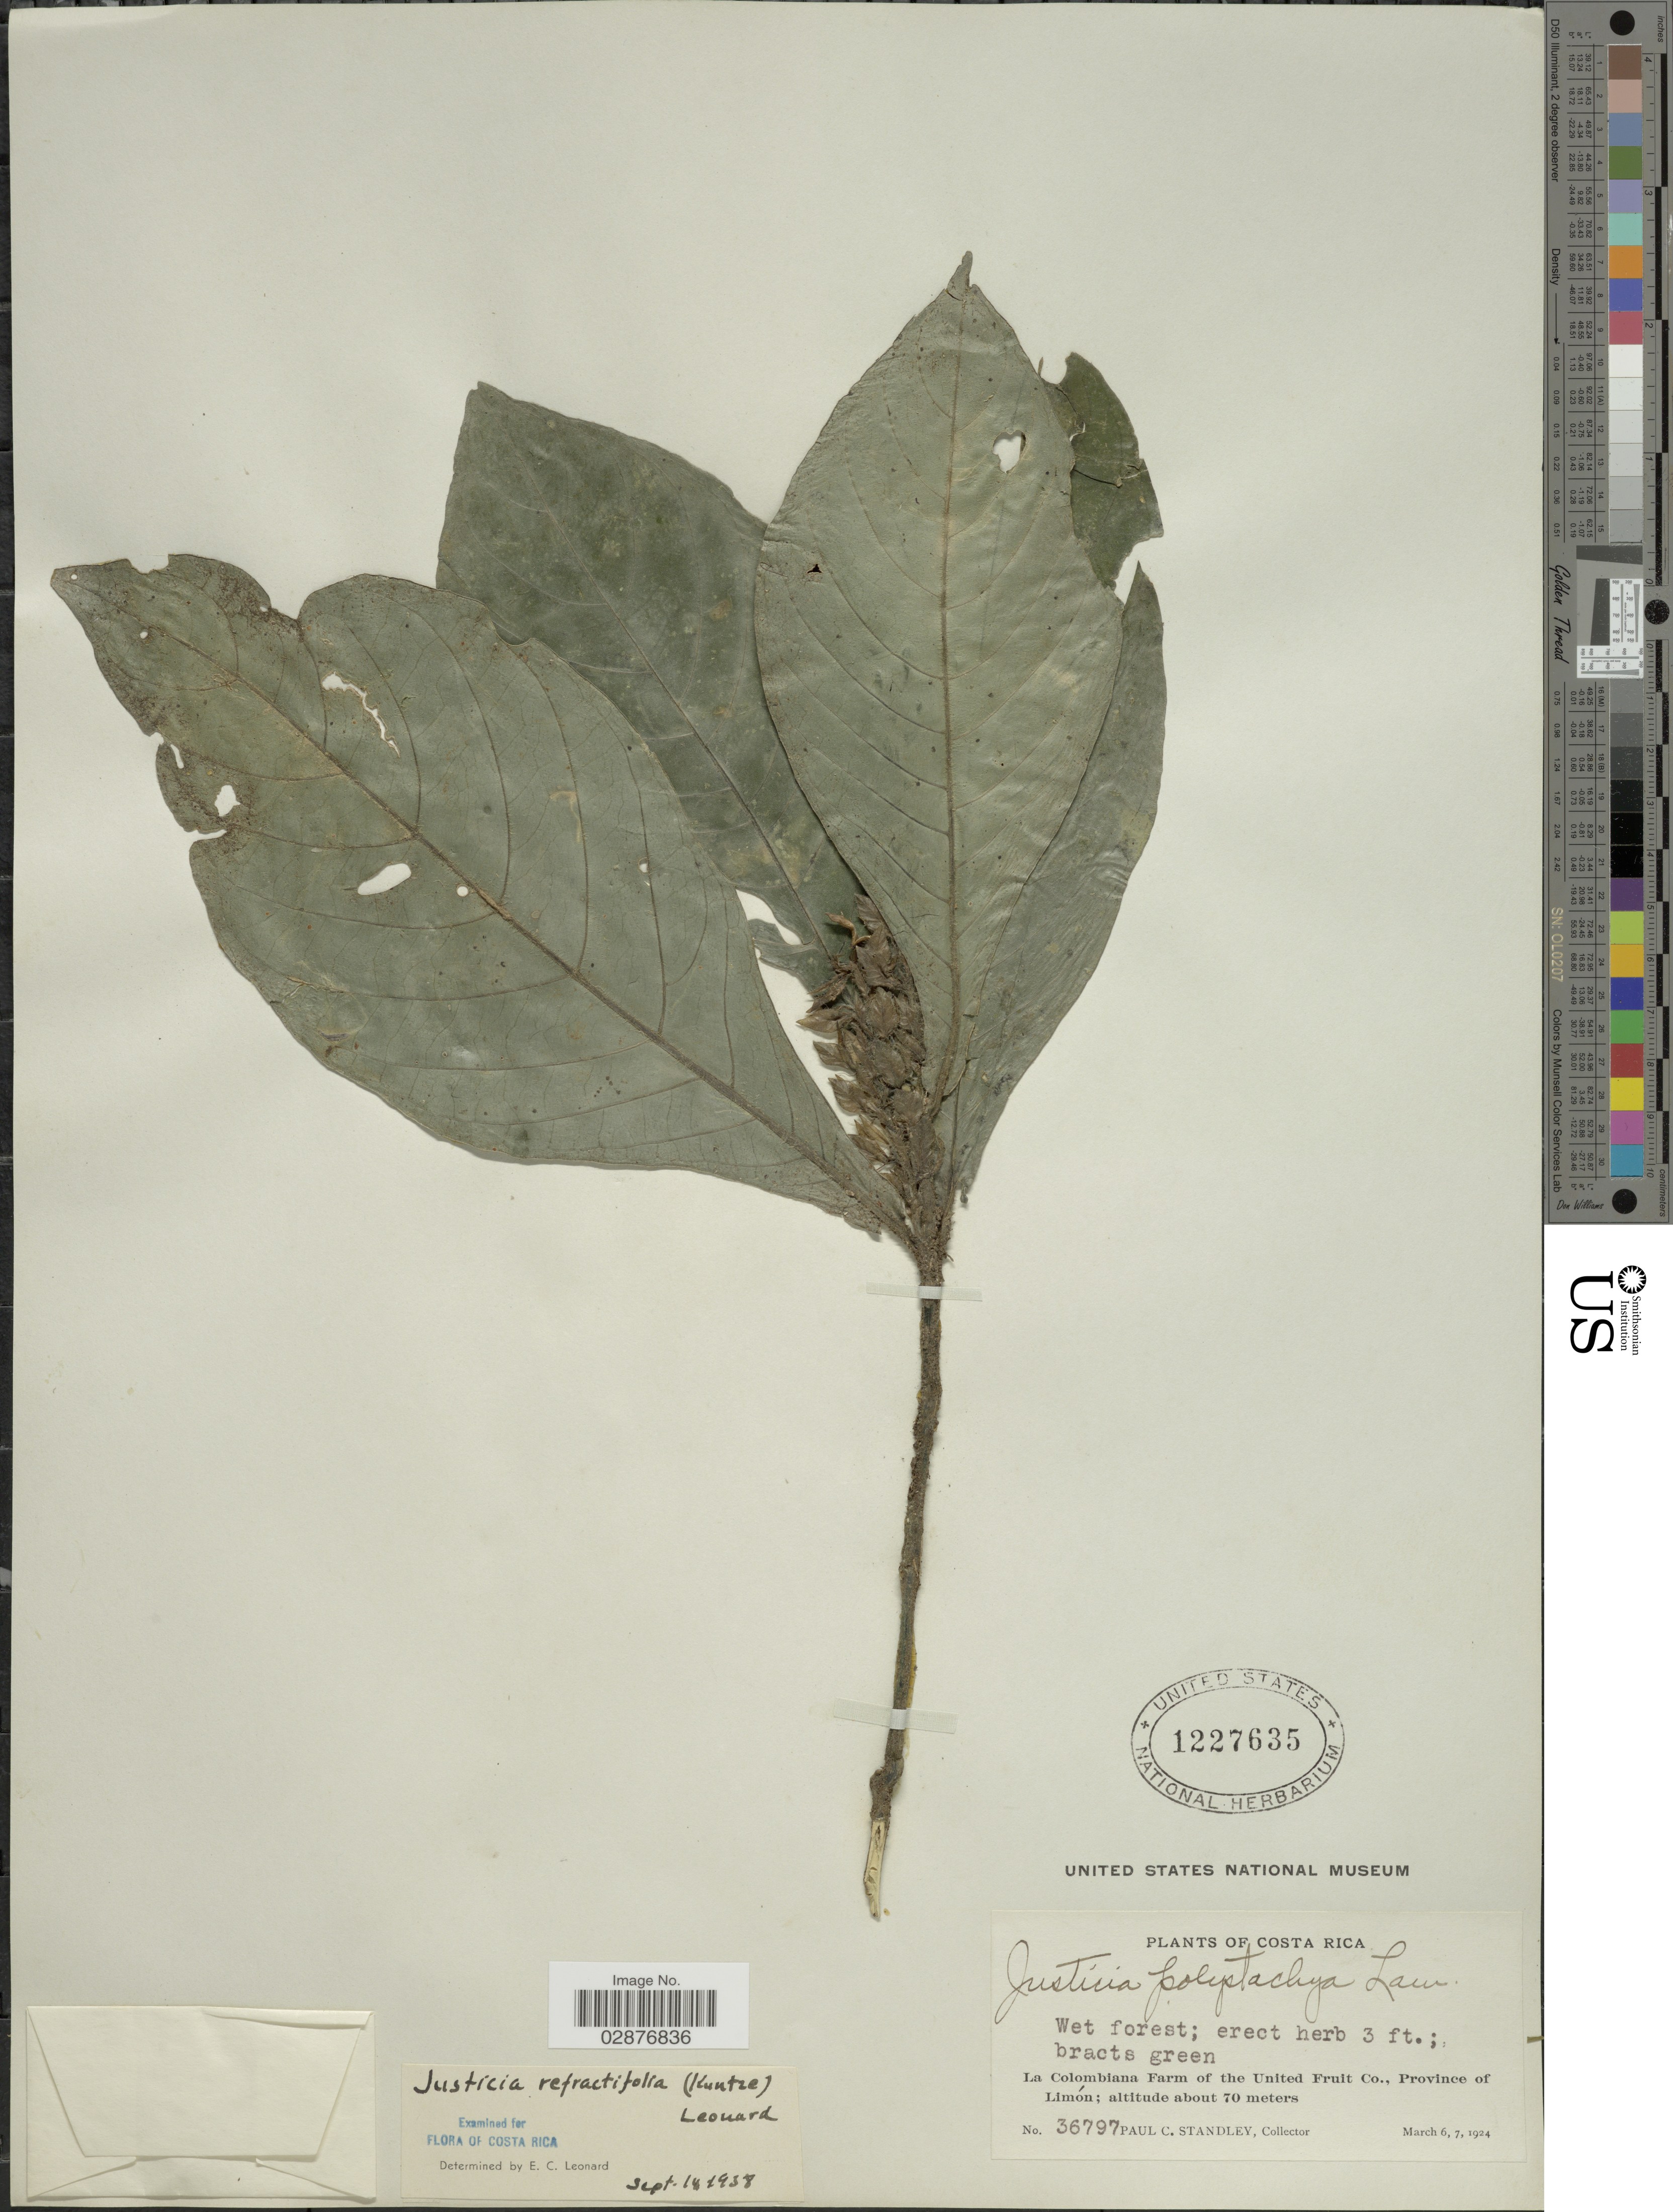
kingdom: Plantae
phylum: Tracheophyta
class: Magnoliopsida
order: Lamiales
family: Acanthaceae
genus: Justicia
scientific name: Justicia refractifolia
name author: (Kuntze) Leonard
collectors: P. C. Standley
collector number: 36797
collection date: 1924-03-06/1924-03-07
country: Costa Rica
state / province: Limón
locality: La Colombiana Farm of the United Fruit Co.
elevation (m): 70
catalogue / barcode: US 1227635